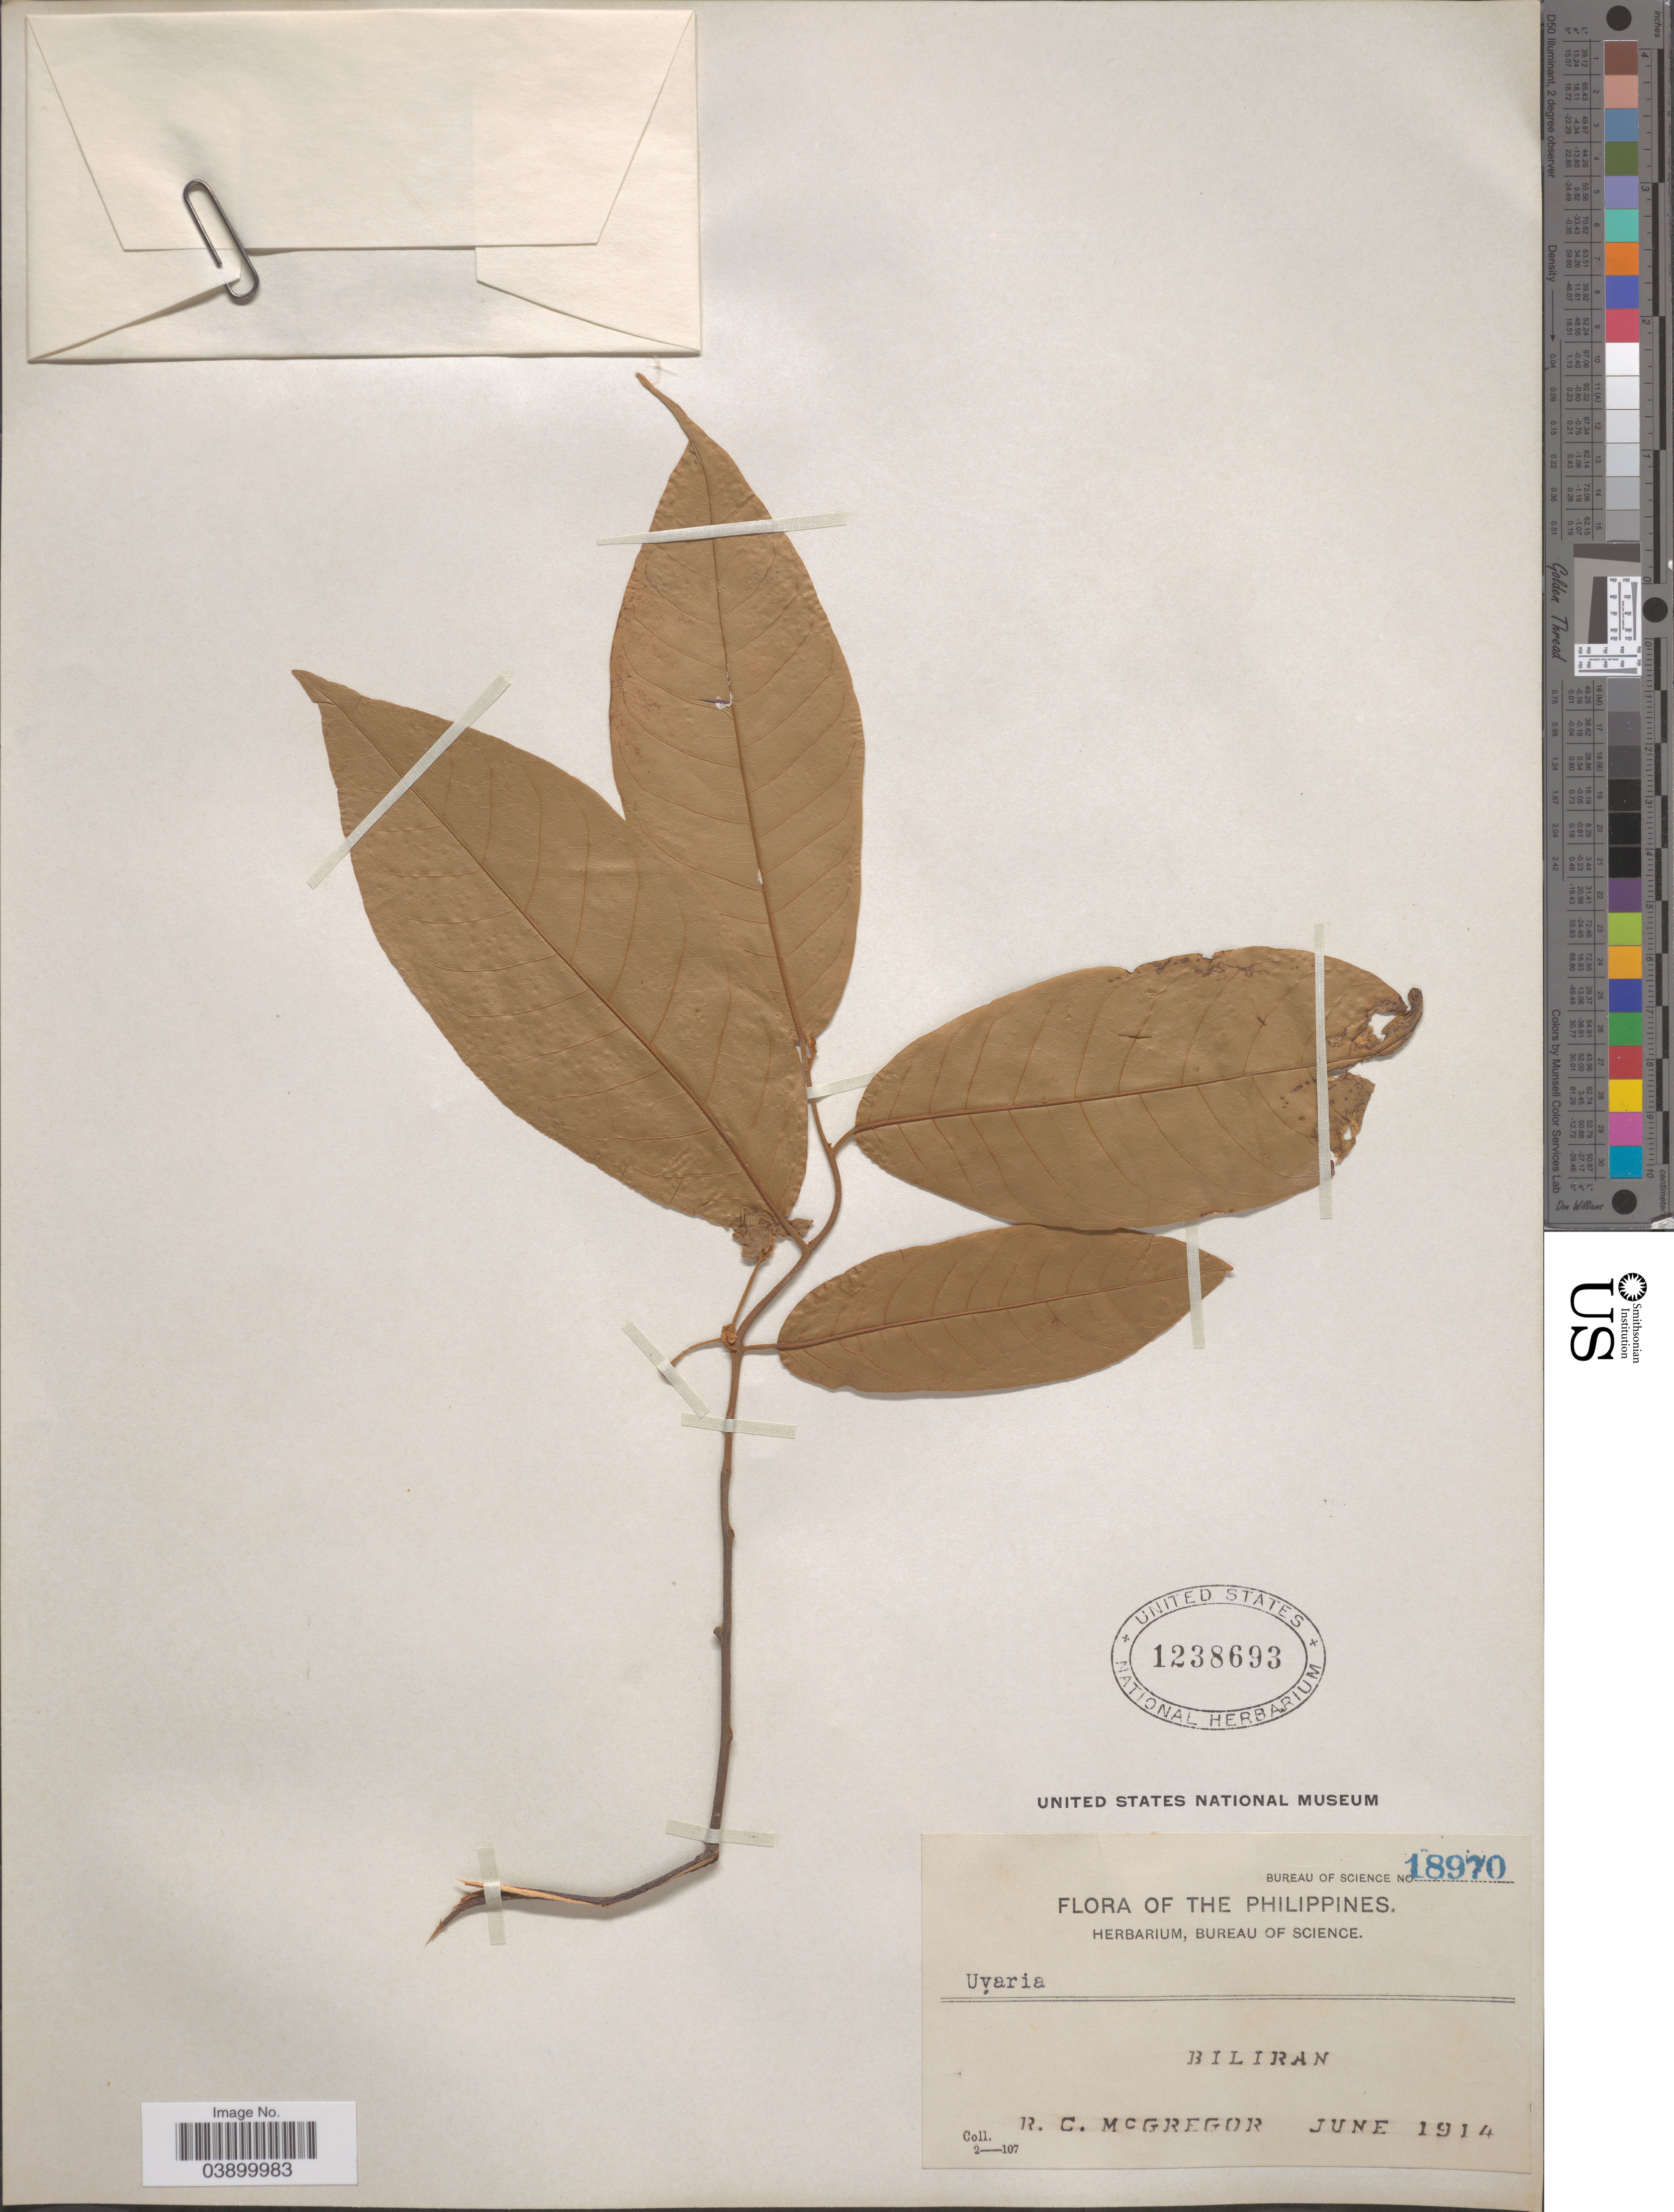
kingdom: Plantae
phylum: Tracheophyta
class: Magnoliopsida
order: Magnoliales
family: Annonaceae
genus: Uvaria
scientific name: Uvaria sp.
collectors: R. C. McGregor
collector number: Bureau of Science 18970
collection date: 1914-06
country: Philippines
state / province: Eastern Visayas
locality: Biliran.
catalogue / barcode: US 1238693